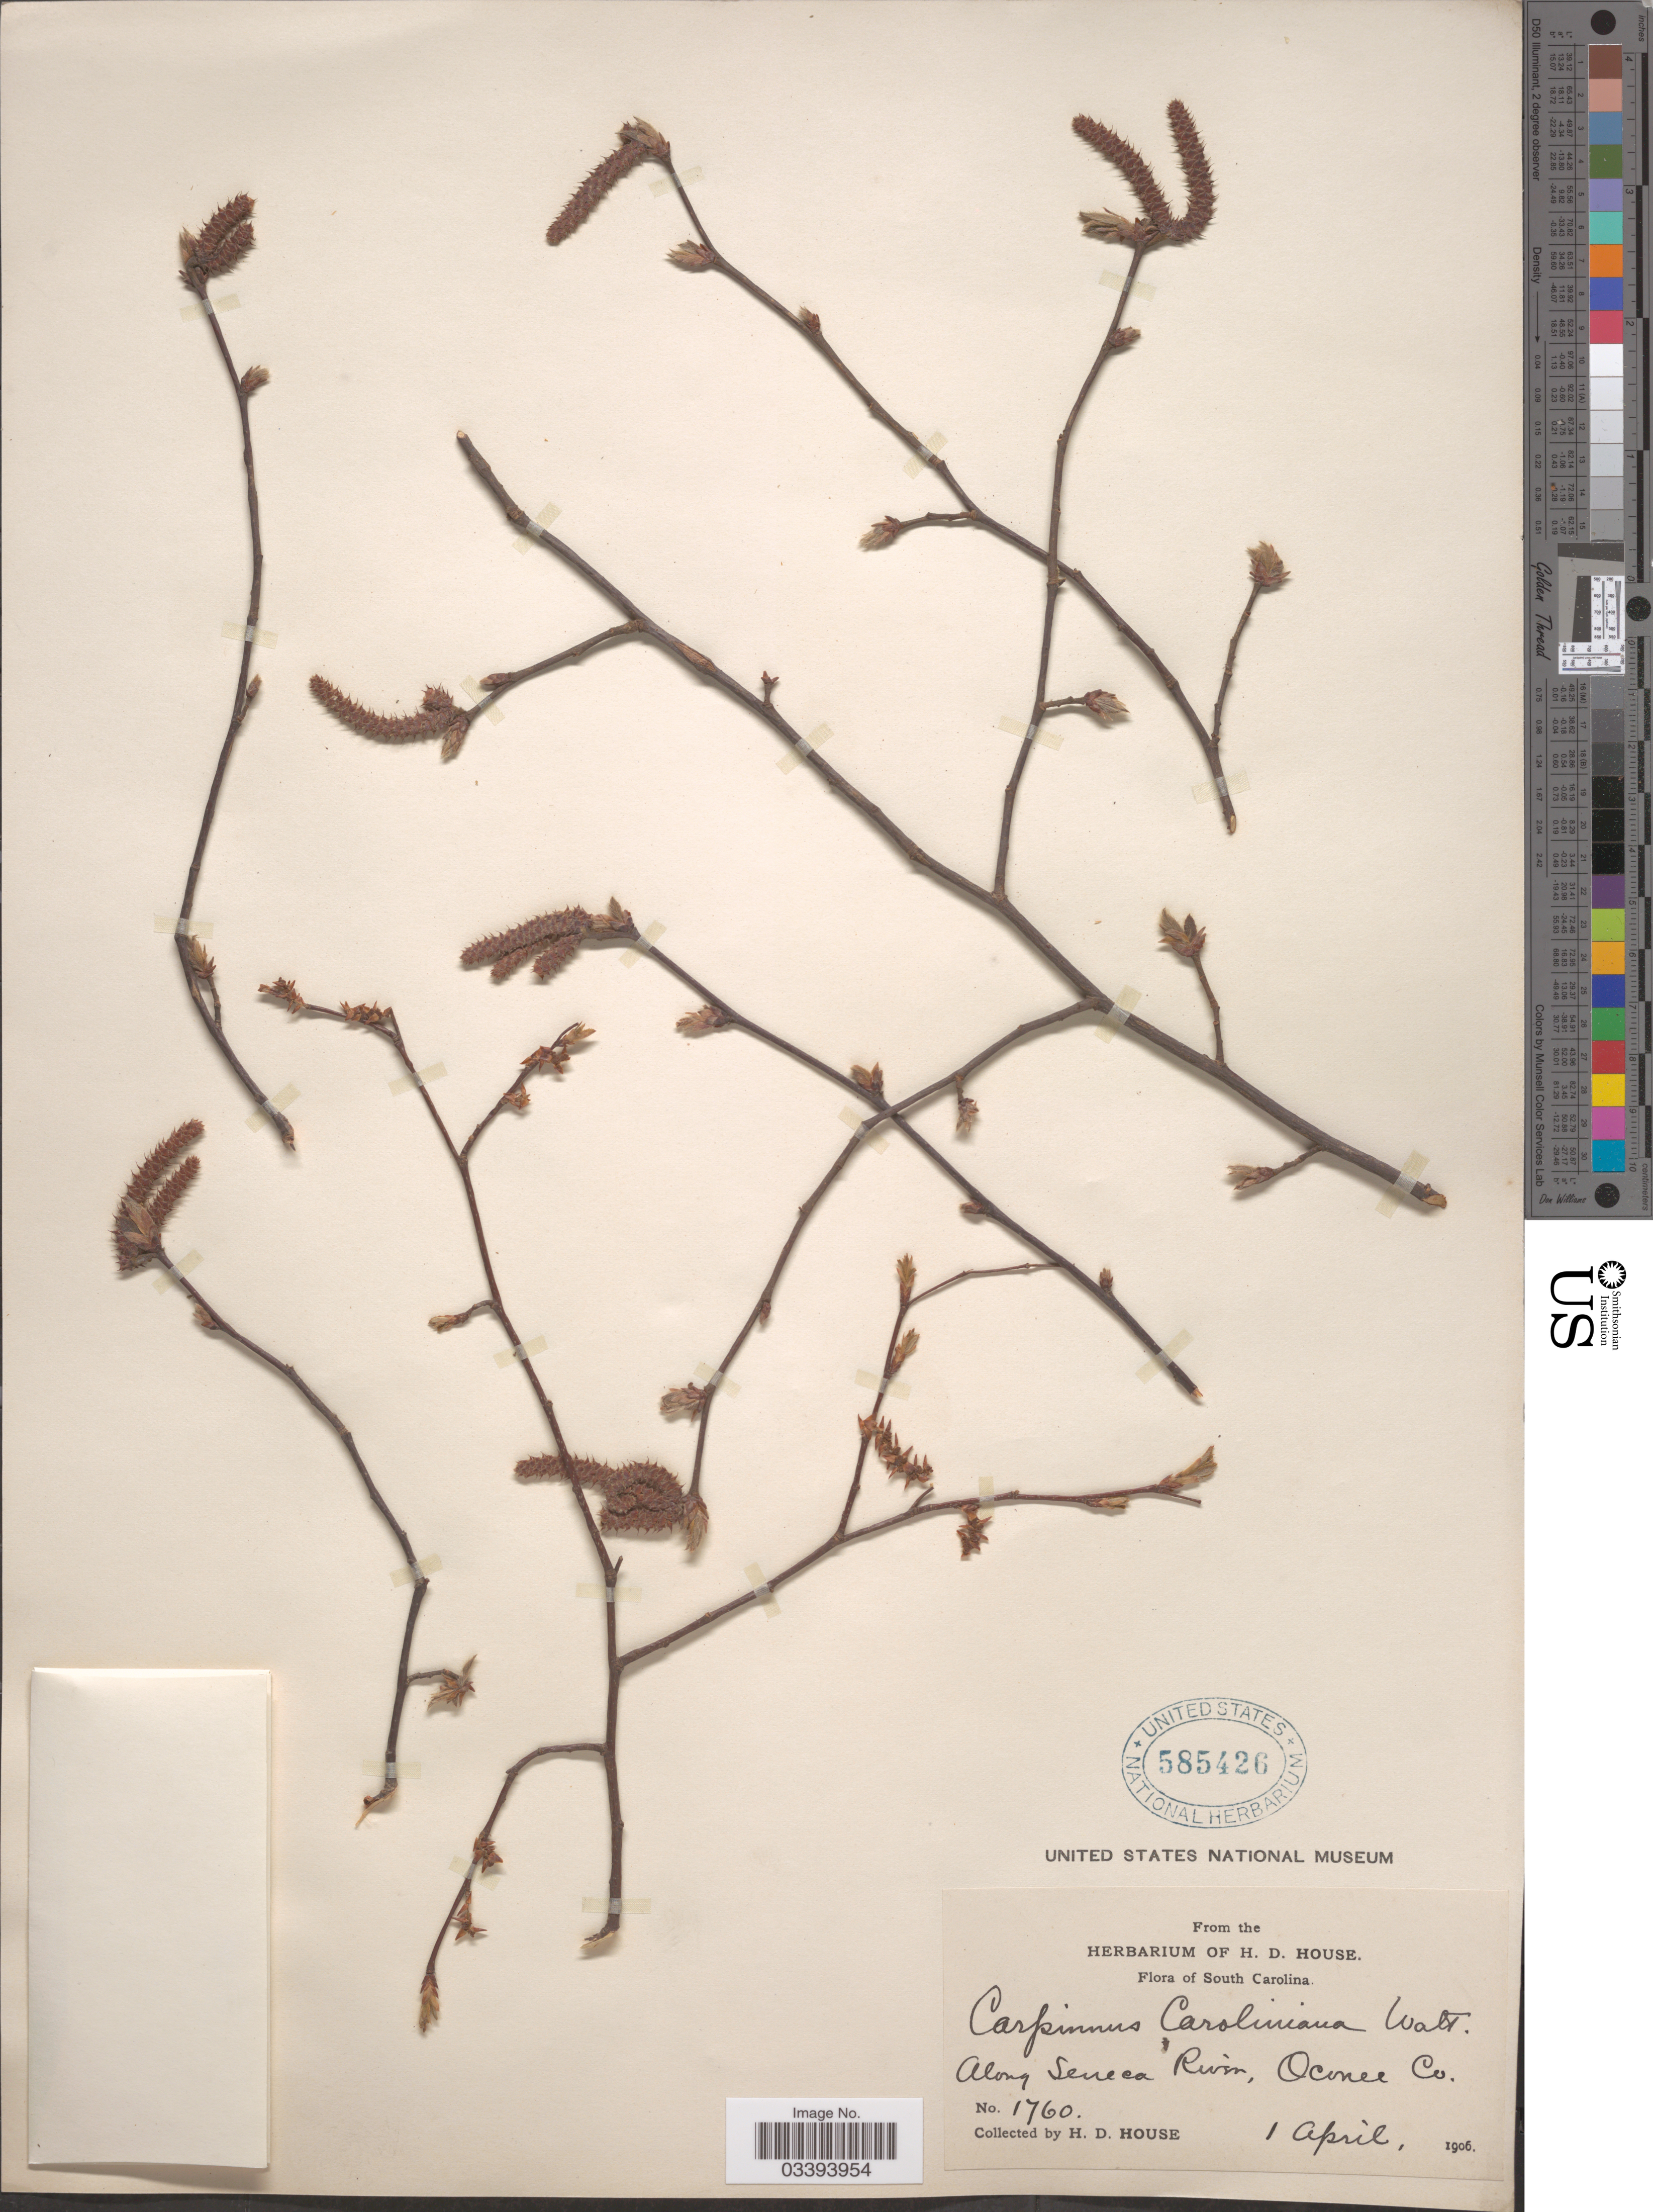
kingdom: Plantae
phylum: Tracheophyta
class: Magnoliopsida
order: Fagales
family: Betulaceae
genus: Carpinus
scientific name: Carpinus caroliniana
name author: Walter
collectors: H. D. House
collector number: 1760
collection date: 1906-04-01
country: United States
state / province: South Carolina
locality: Along Seneca River, Oconee Co.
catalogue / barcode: US 585426